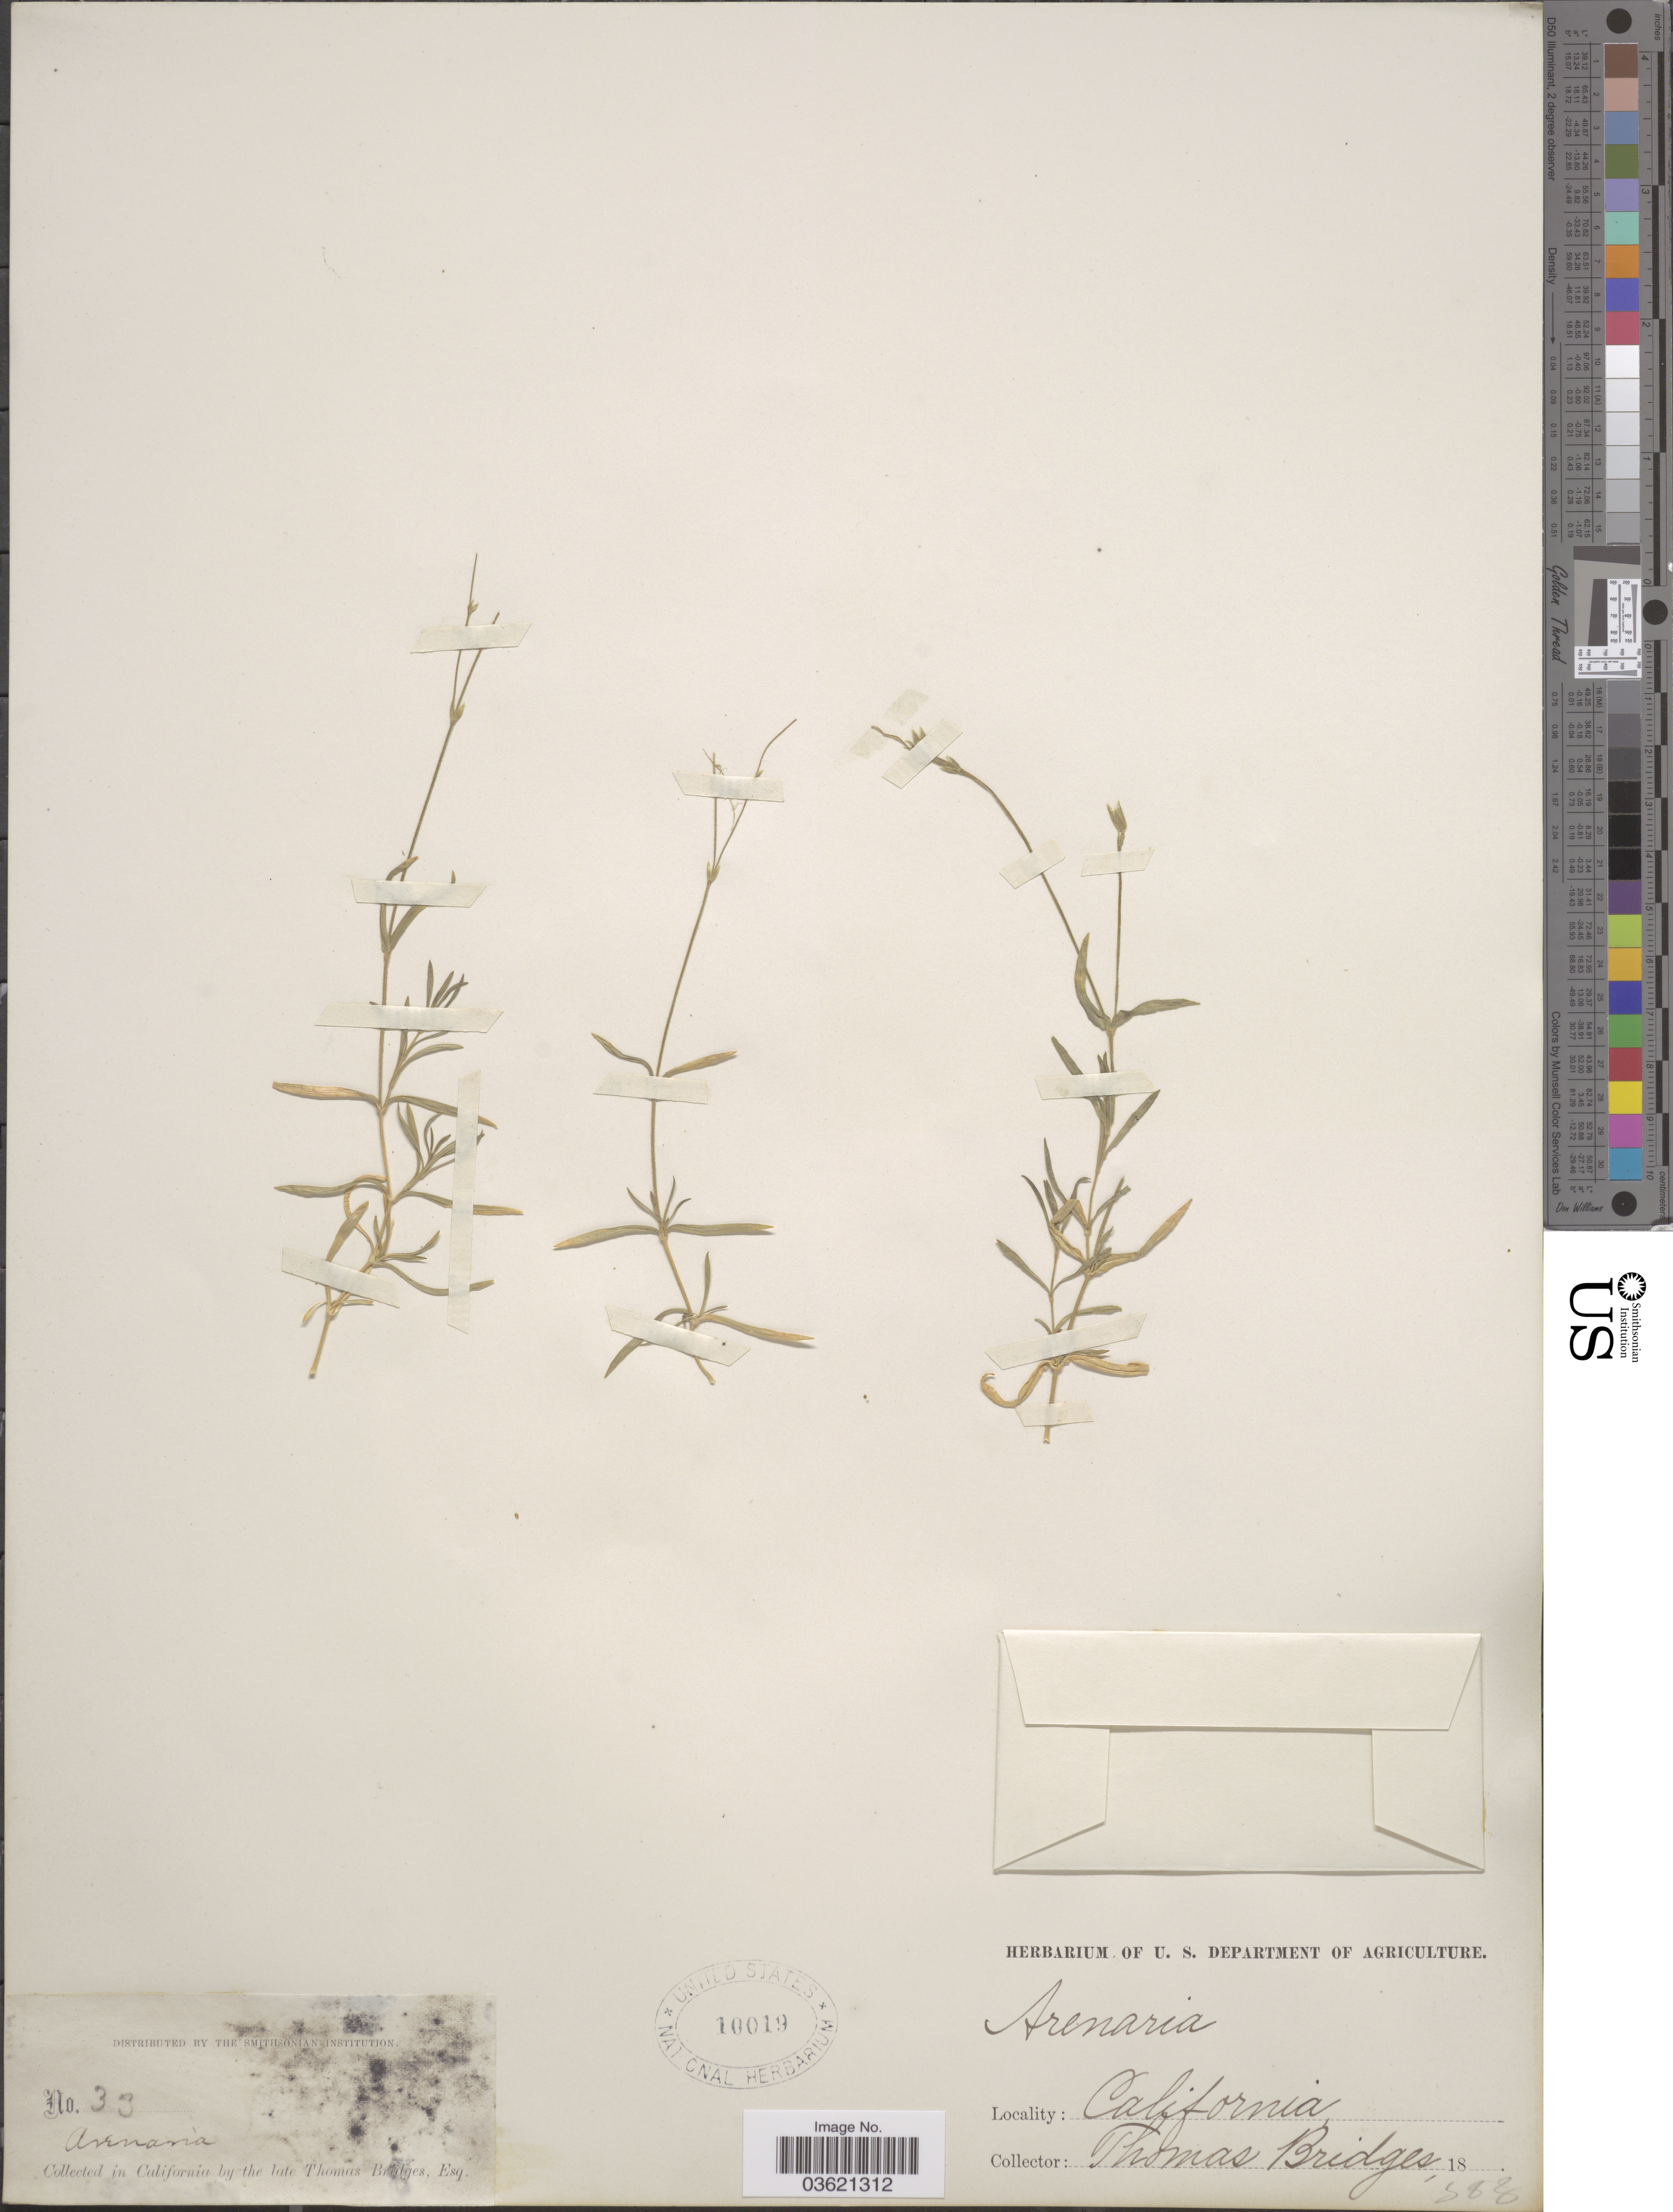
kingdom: Plantae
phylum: Tracheophyta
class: Magnoliopsida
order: Caryophyllales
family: Caryophyllaceae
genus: Arenaria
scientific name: Arenaria sp.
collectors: T. Bridges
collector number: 33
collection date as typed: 18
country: United States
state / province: California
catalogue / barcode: US 10019